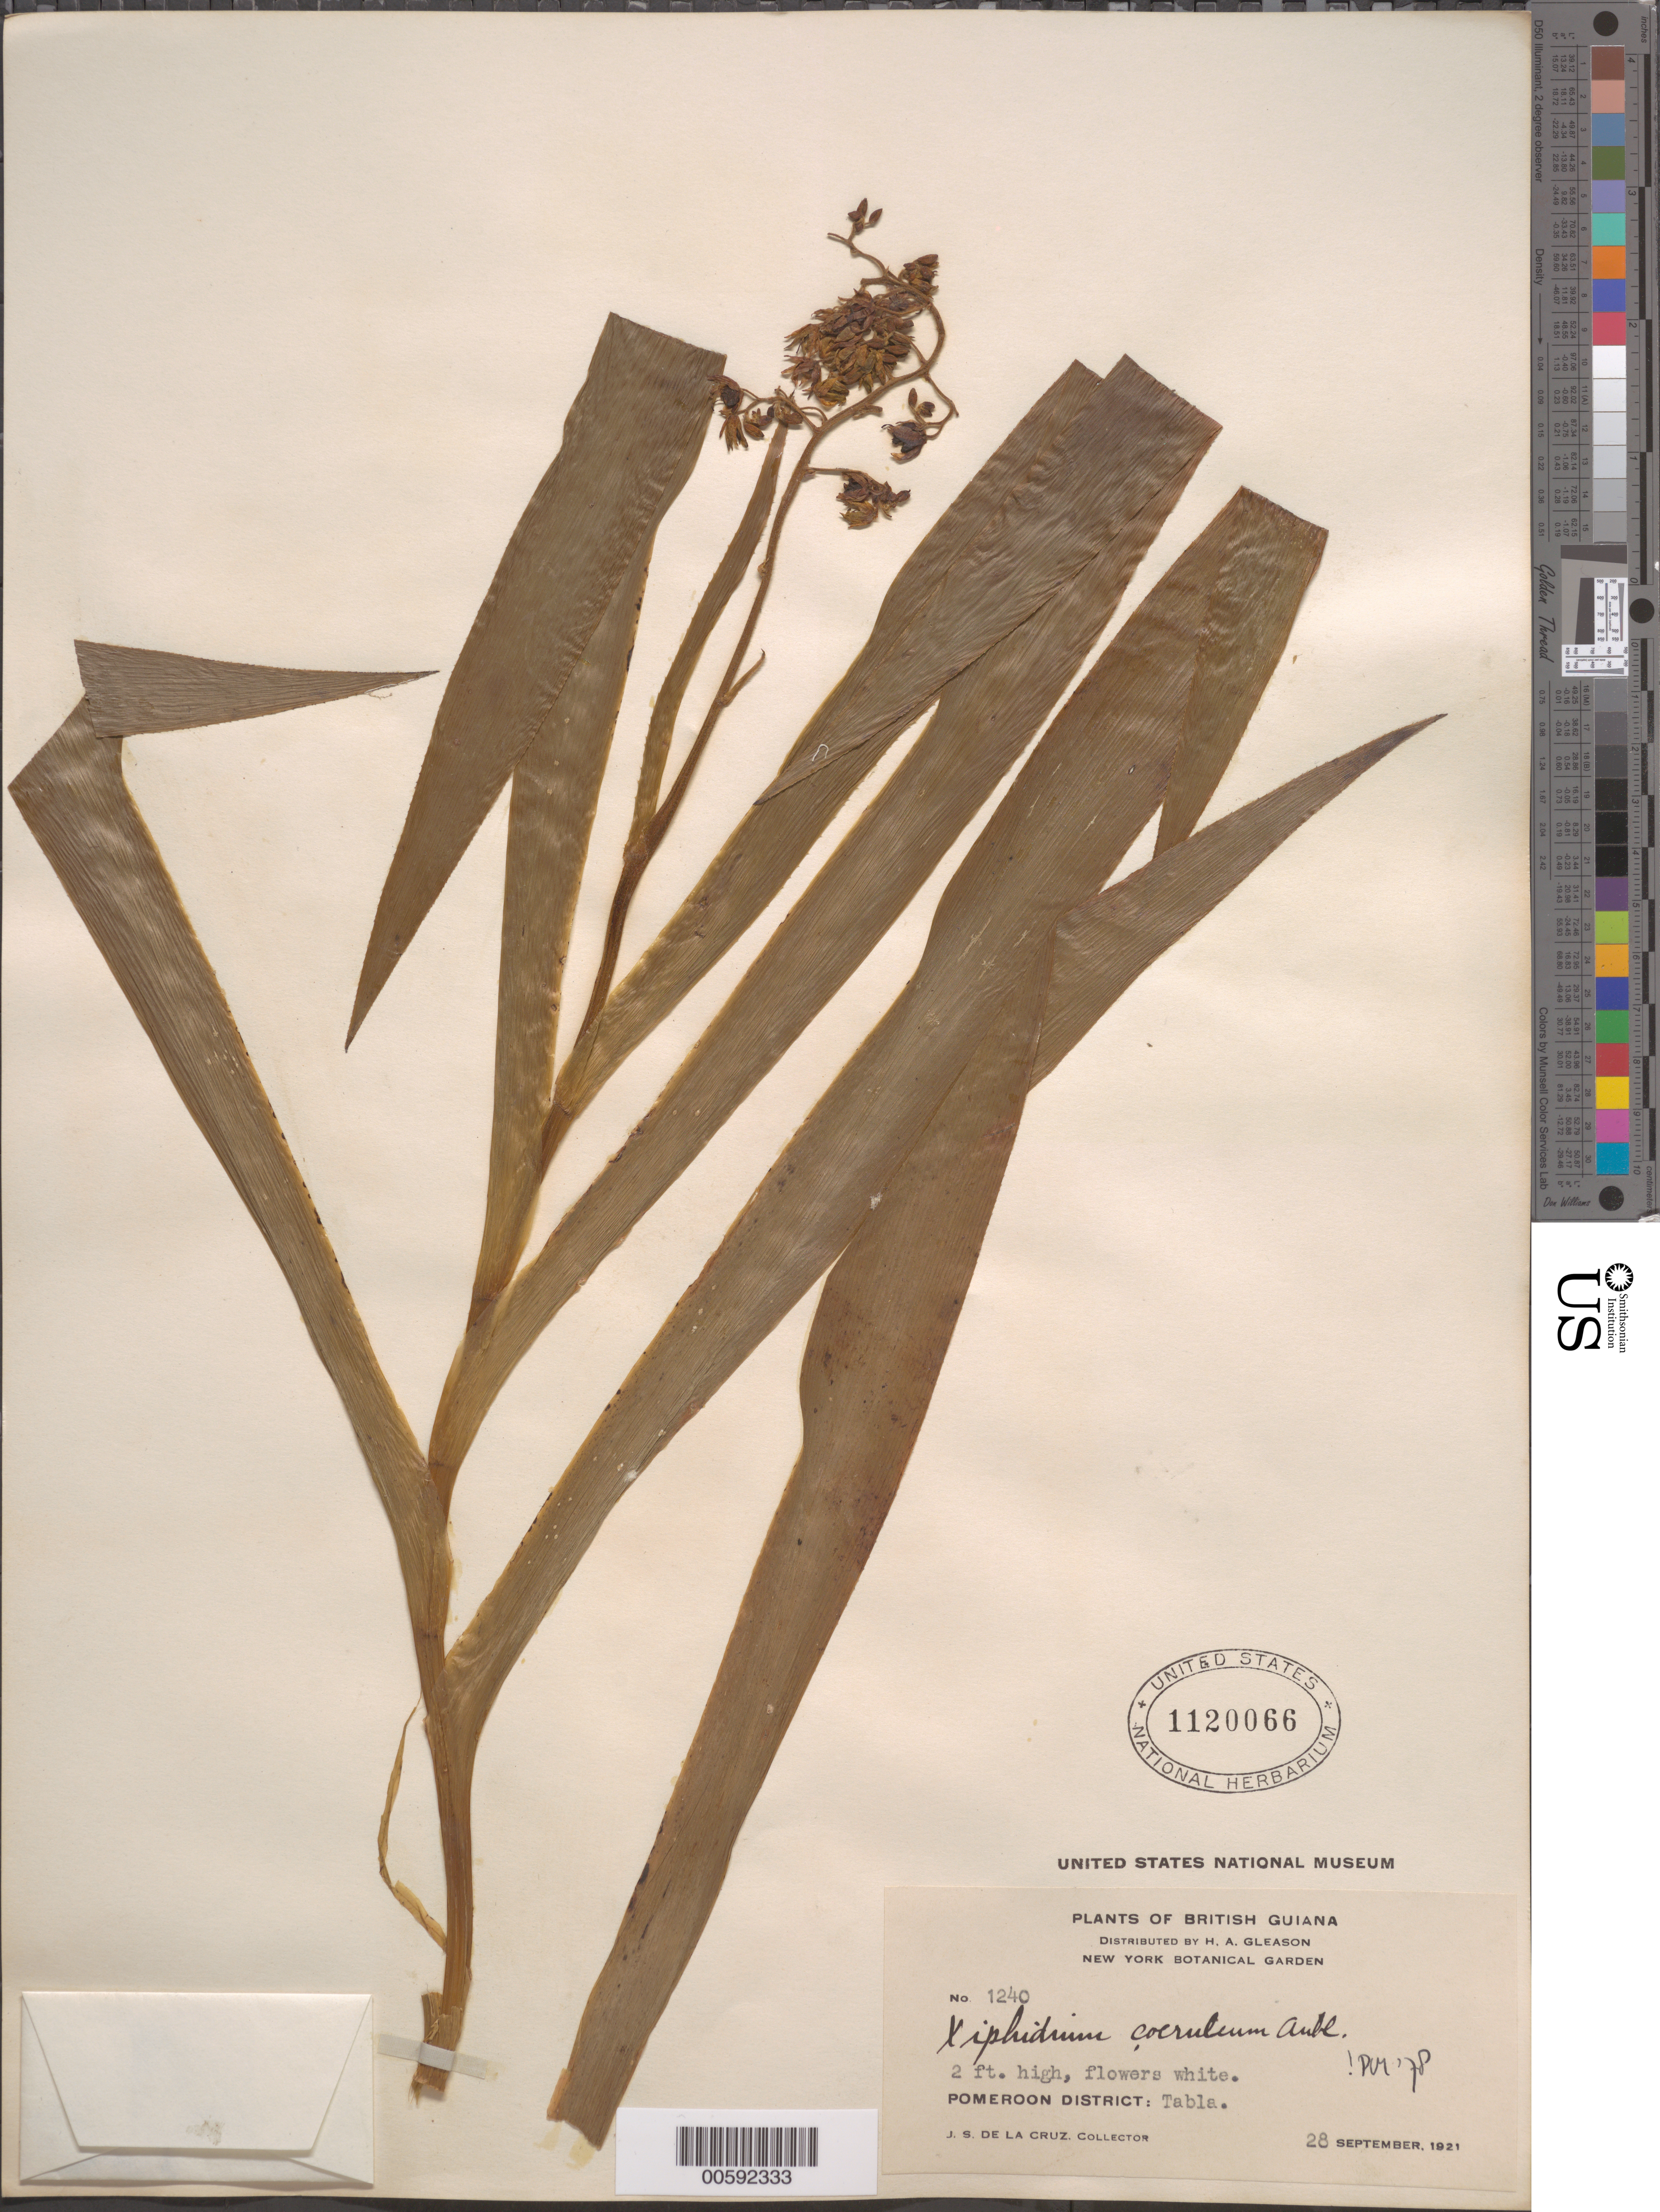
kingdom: Plantae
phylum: Tracheophyta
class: Liliopsida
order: Commelinales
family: Haemodoraceae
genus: Xiphidium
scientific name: Xiphidium caeruleum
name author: Aubl.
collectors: J. S. de la Cruz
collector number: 1240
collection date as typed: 28 Sep 1921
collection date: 1921-09-28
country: Guyana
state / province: Pomeroon-Supenaam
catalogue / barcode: US 1120066